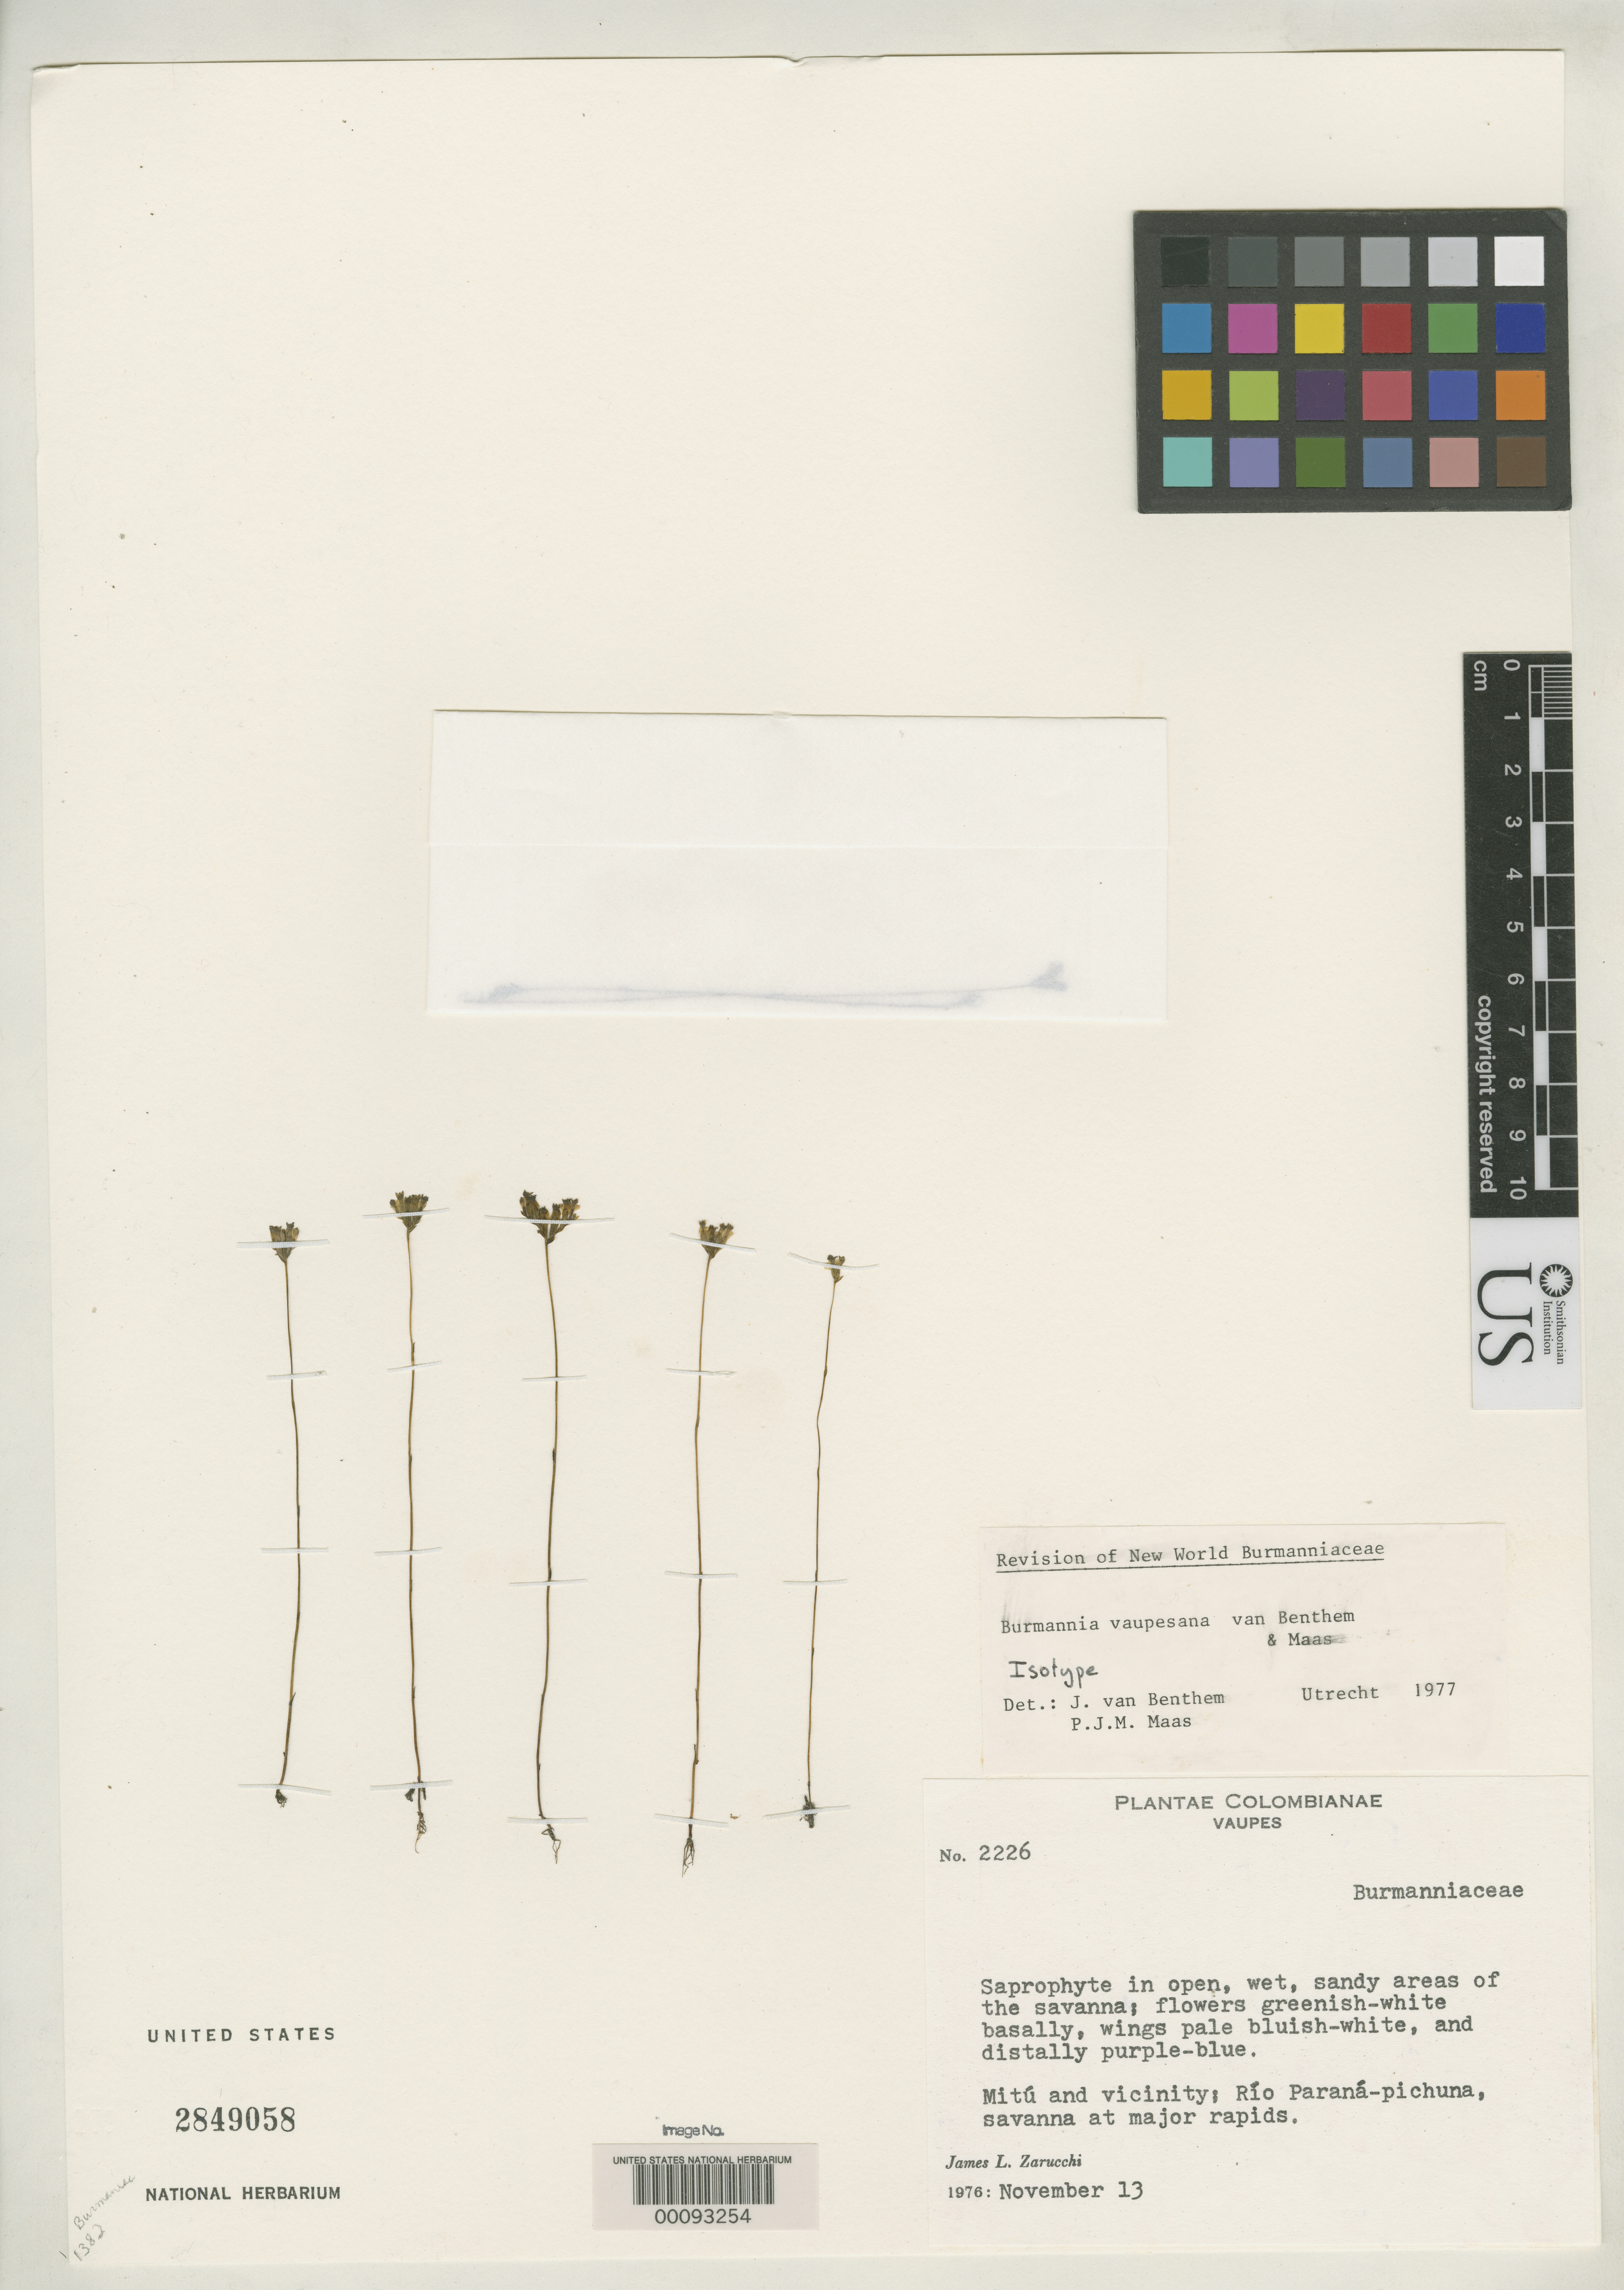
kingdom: Plantae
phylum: Tracheophyta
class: Liliopsida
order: Dioscoreales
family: Burmanniaceae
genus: Burmannia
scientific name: Burmannia vaupesana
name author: Benthem & Maas in Maas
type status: Isotype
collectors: J. L. Zarucchi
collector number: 2226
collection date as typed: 13 Nov 1976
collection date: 1976-11-13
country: Colombia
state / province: Vaupés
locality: Mitu and vicinity; Rio Parana -Pichuna savanna at major rapids.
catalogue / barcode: US 2849058